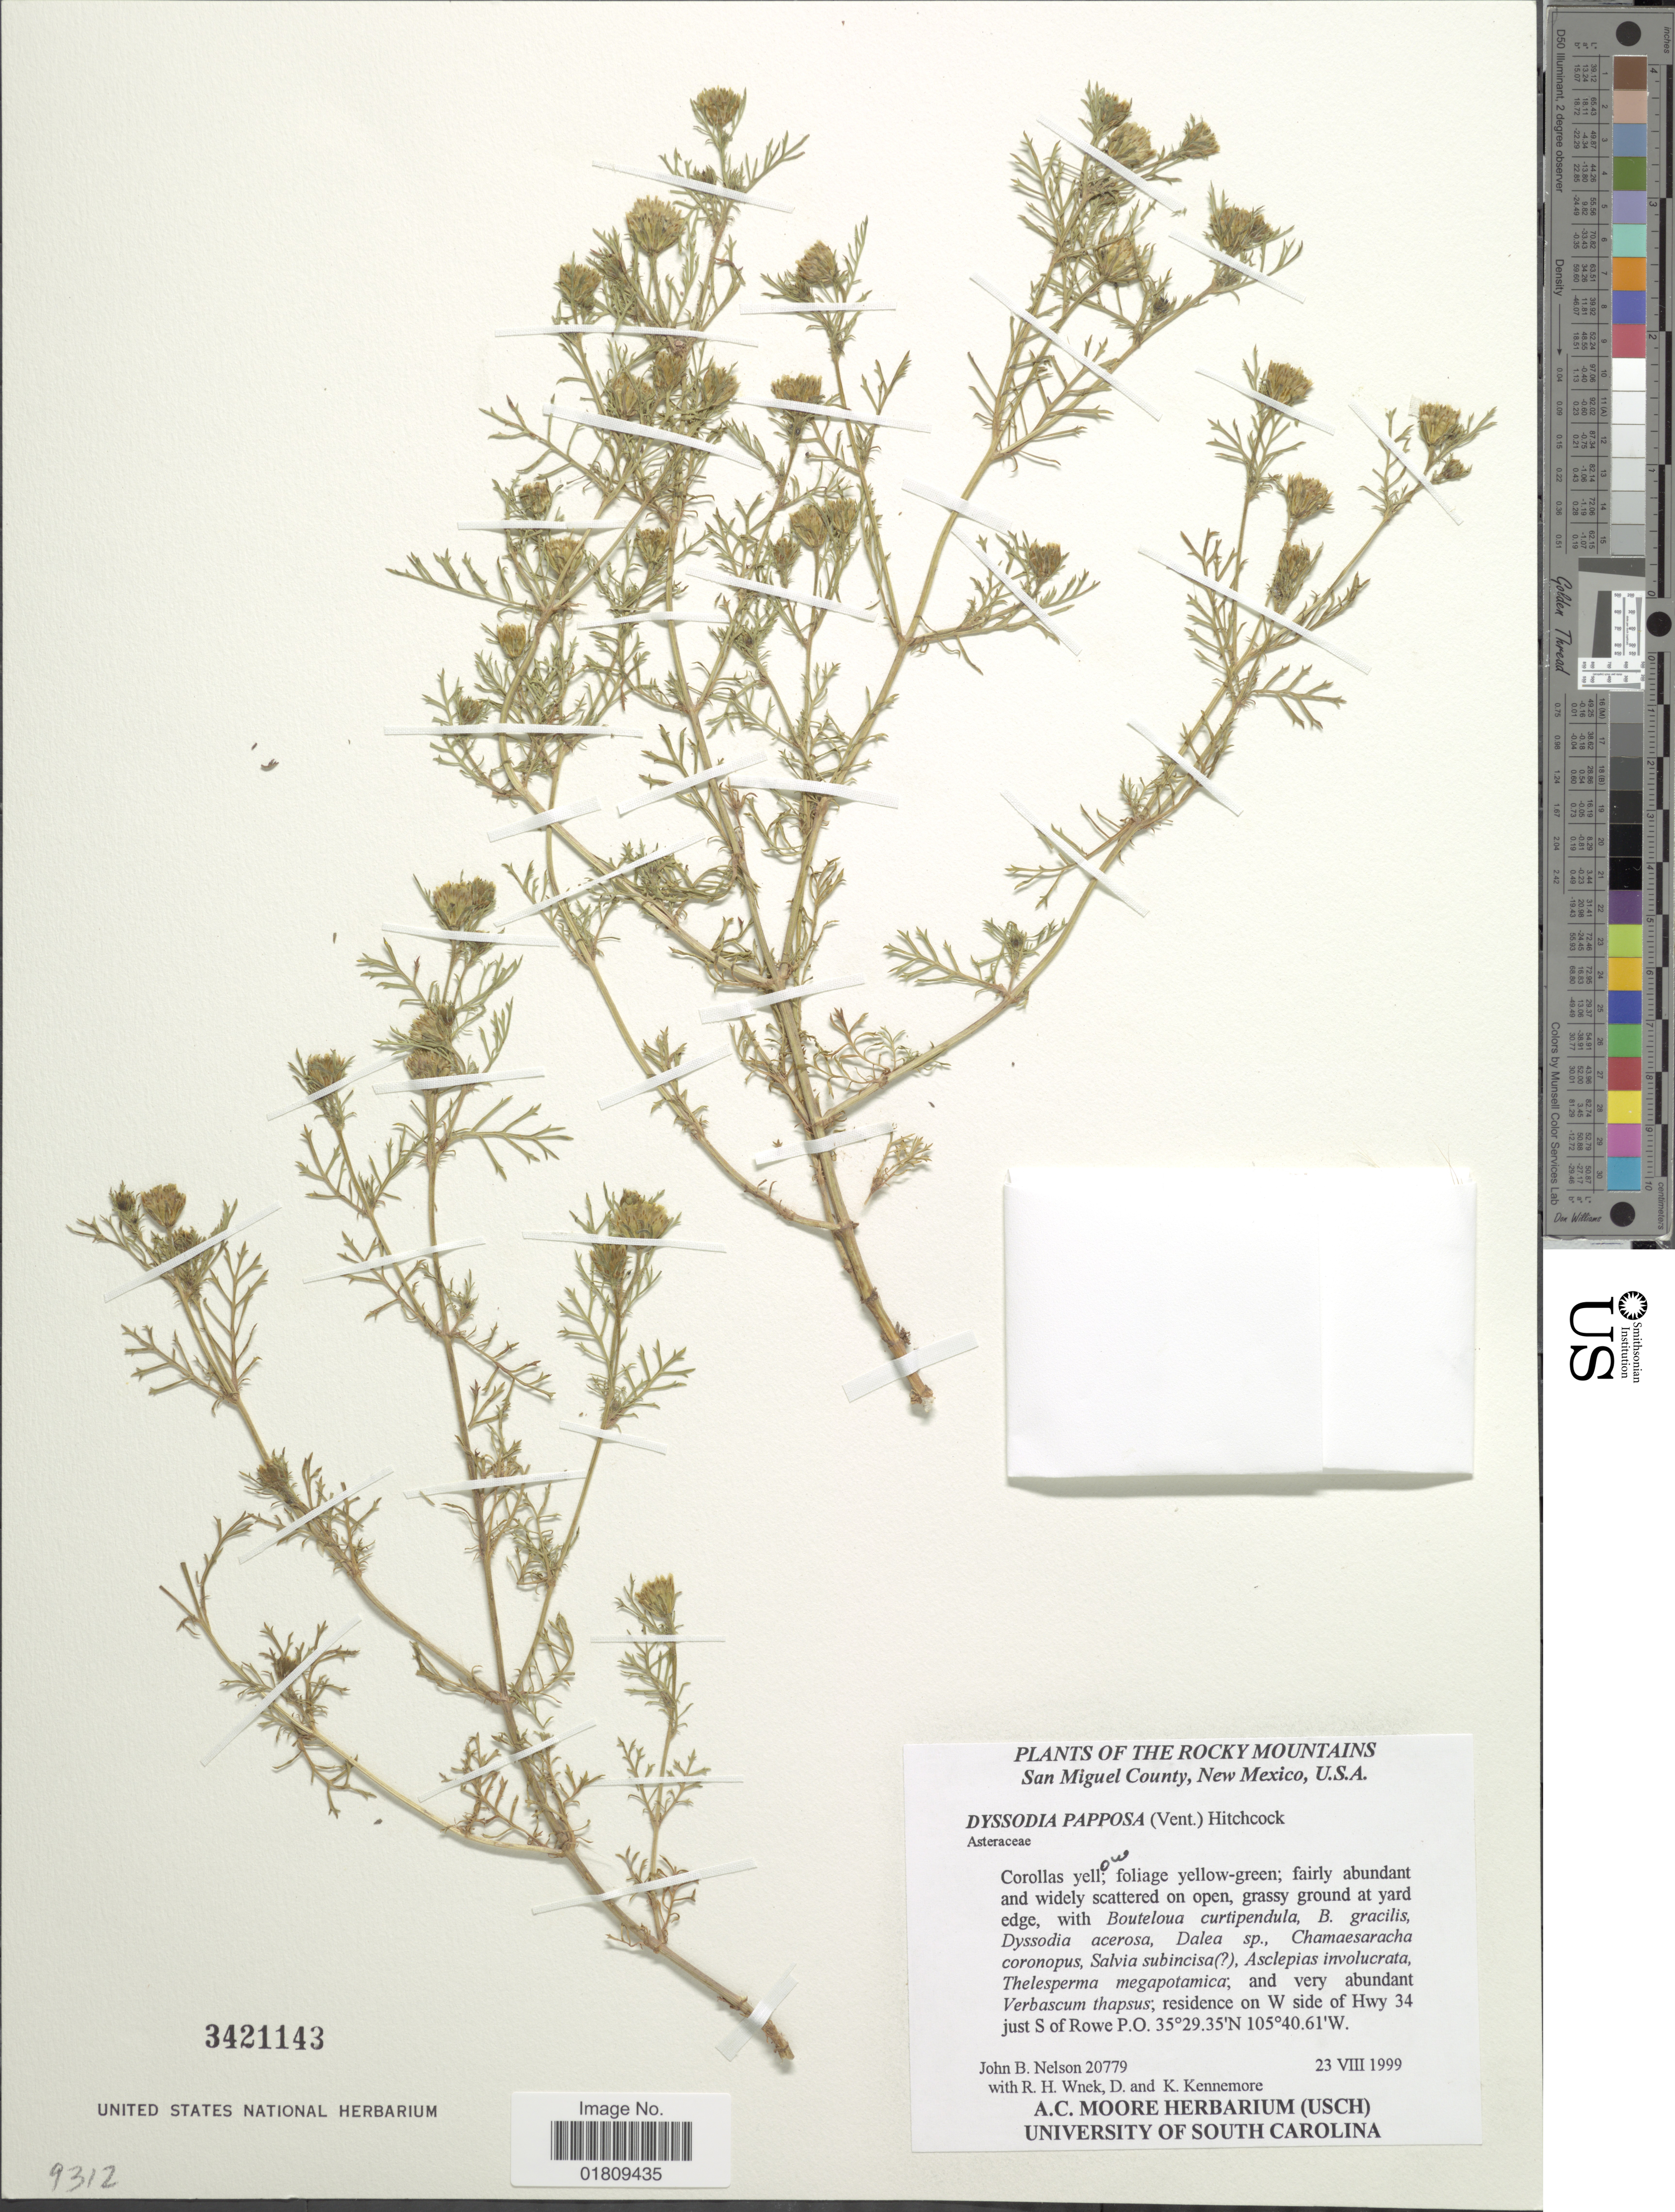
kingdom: Plantae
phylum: Tracheophyta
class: Magnoliopsida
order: Asterales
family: Asteraceae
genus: Dyssodia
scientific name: Dyssodia papposa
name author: (Vent.) Hitchc.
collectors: J. B. Nelson, R. Wnek, D. Kennemore & D. Kennemore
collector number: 20779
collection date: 1999-08-23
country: United States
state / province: New Mexico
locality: Rocky Mountains, San Miguel County, residence on W side of Hwy 34 just S of Rowe P.O.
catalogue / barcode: US 3421143